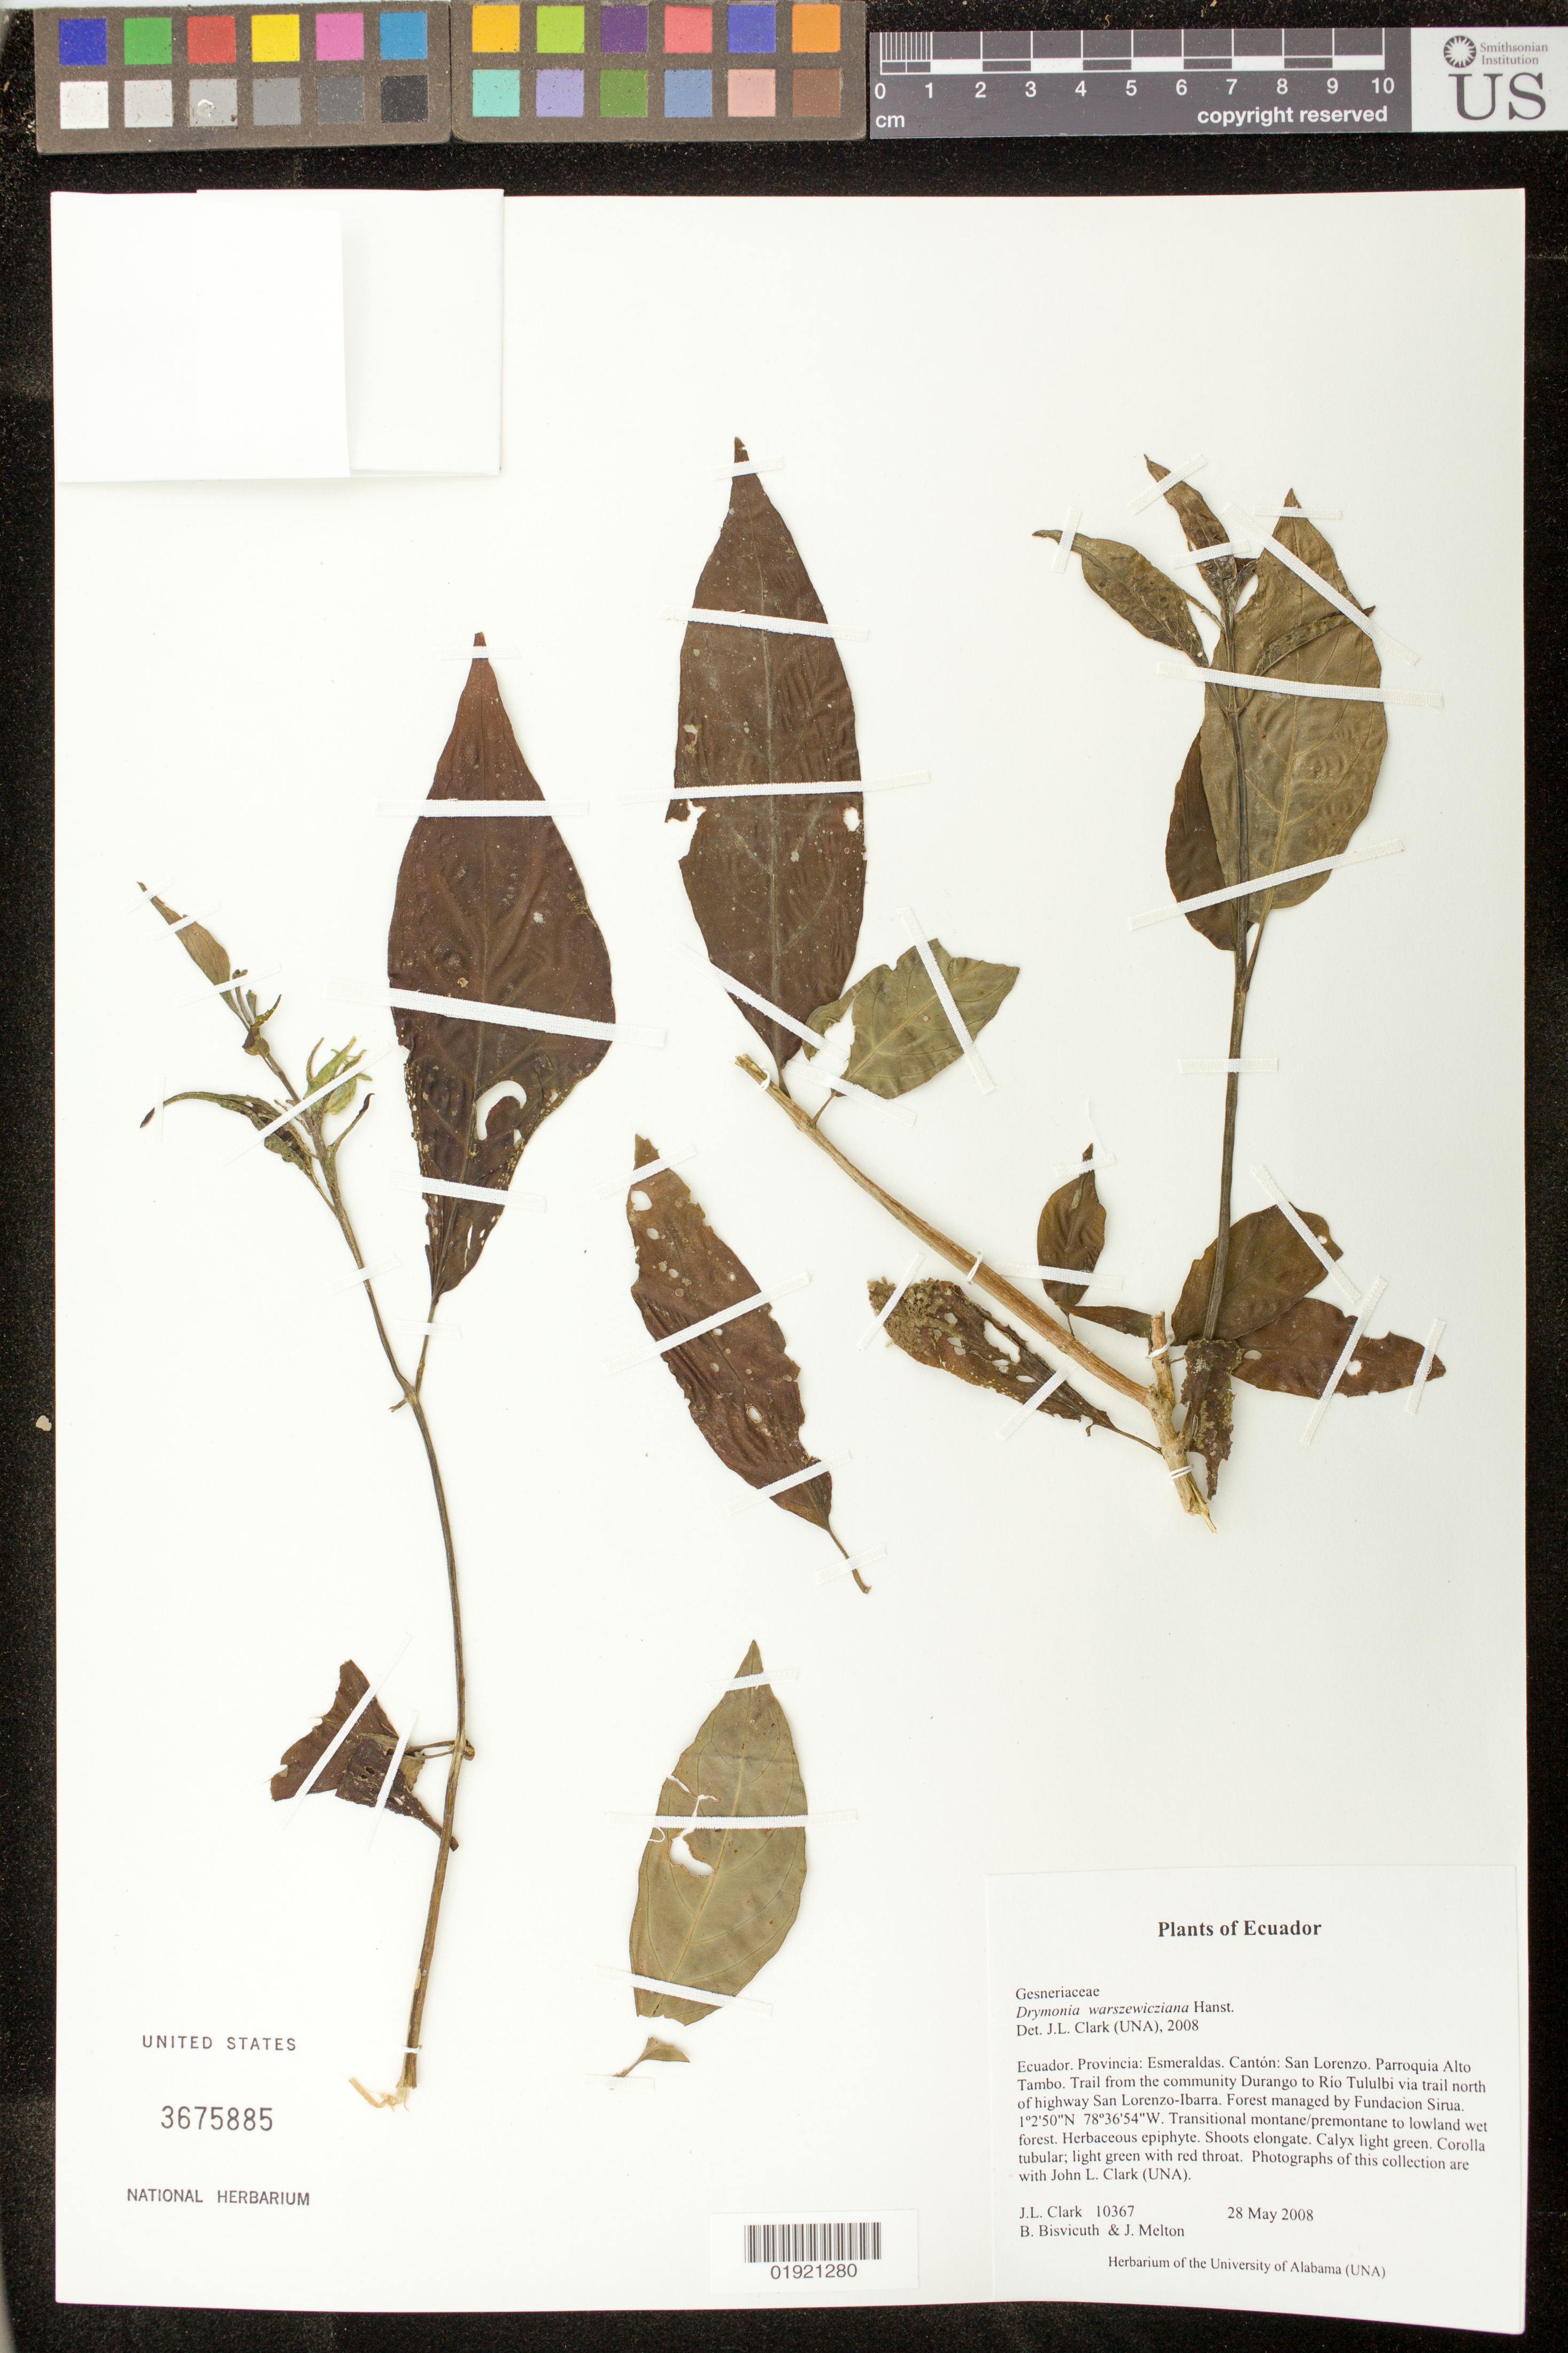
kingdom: Plantae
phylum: Tracheophyta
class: Magnoliopsida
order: Lamiales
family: Gesneriaceae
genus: Drymonia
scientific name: Drymonia warszewicziana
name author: Hanst.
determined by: Clark, J. L.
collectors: J. L. Clark, B. Bisvicuth & J. Melton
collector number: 10367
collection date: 2008-05-28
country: Ecuador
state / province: Esmeraldas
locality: Canton: San Lorenzo. Parroquia Alto Tambo. Trail from the community Durango to Rio Tululbi via trail north of highway San Lorenzo-Ibarra. Forest managed by Fundacion Sirua.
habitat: Transitional montane/premontane to lowland wet forest.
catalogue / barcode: US 3675885